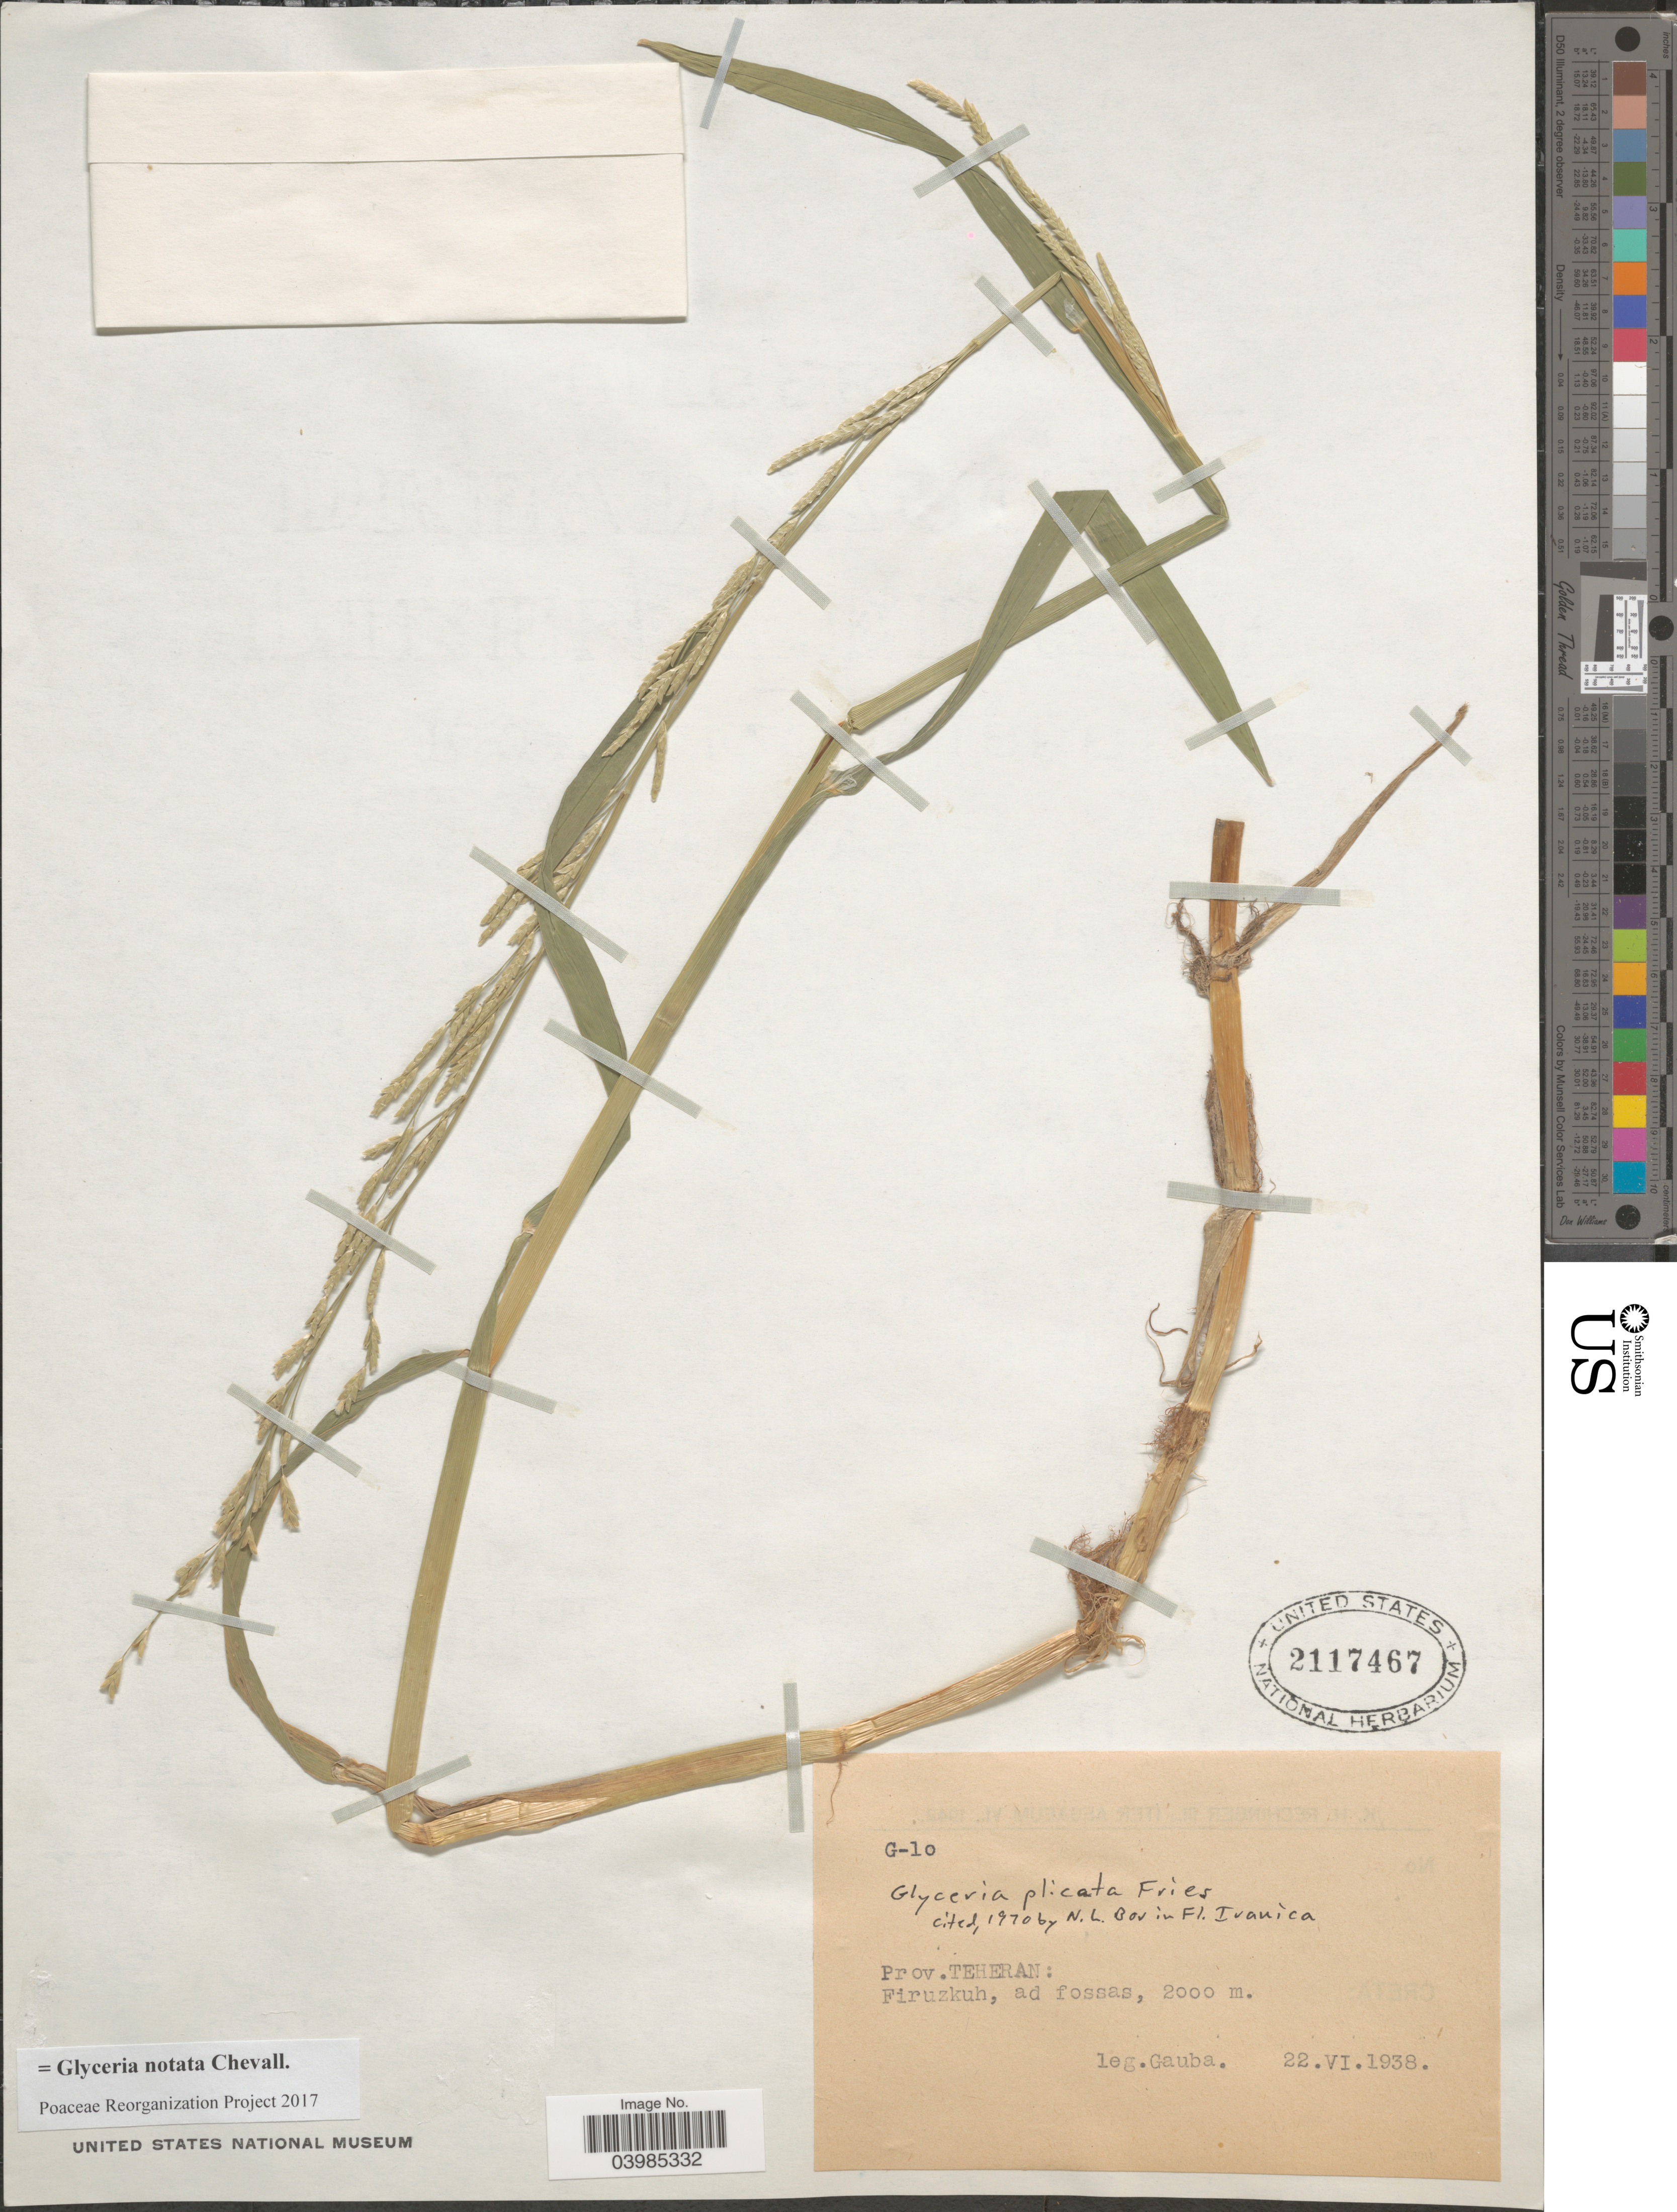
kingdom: Plantae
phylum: Tracheophyta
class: Liliopsida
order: Poales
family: Poaceae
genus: Glyceria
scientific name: Glyceria notata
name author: Chevall.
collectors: E. Gauba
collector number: G-10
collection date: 1938-06-22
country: Iran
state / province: Tehran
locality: Prov. Teheran: Firuzkuh, ad fossas.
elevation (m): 2000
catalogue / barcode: US 2117467